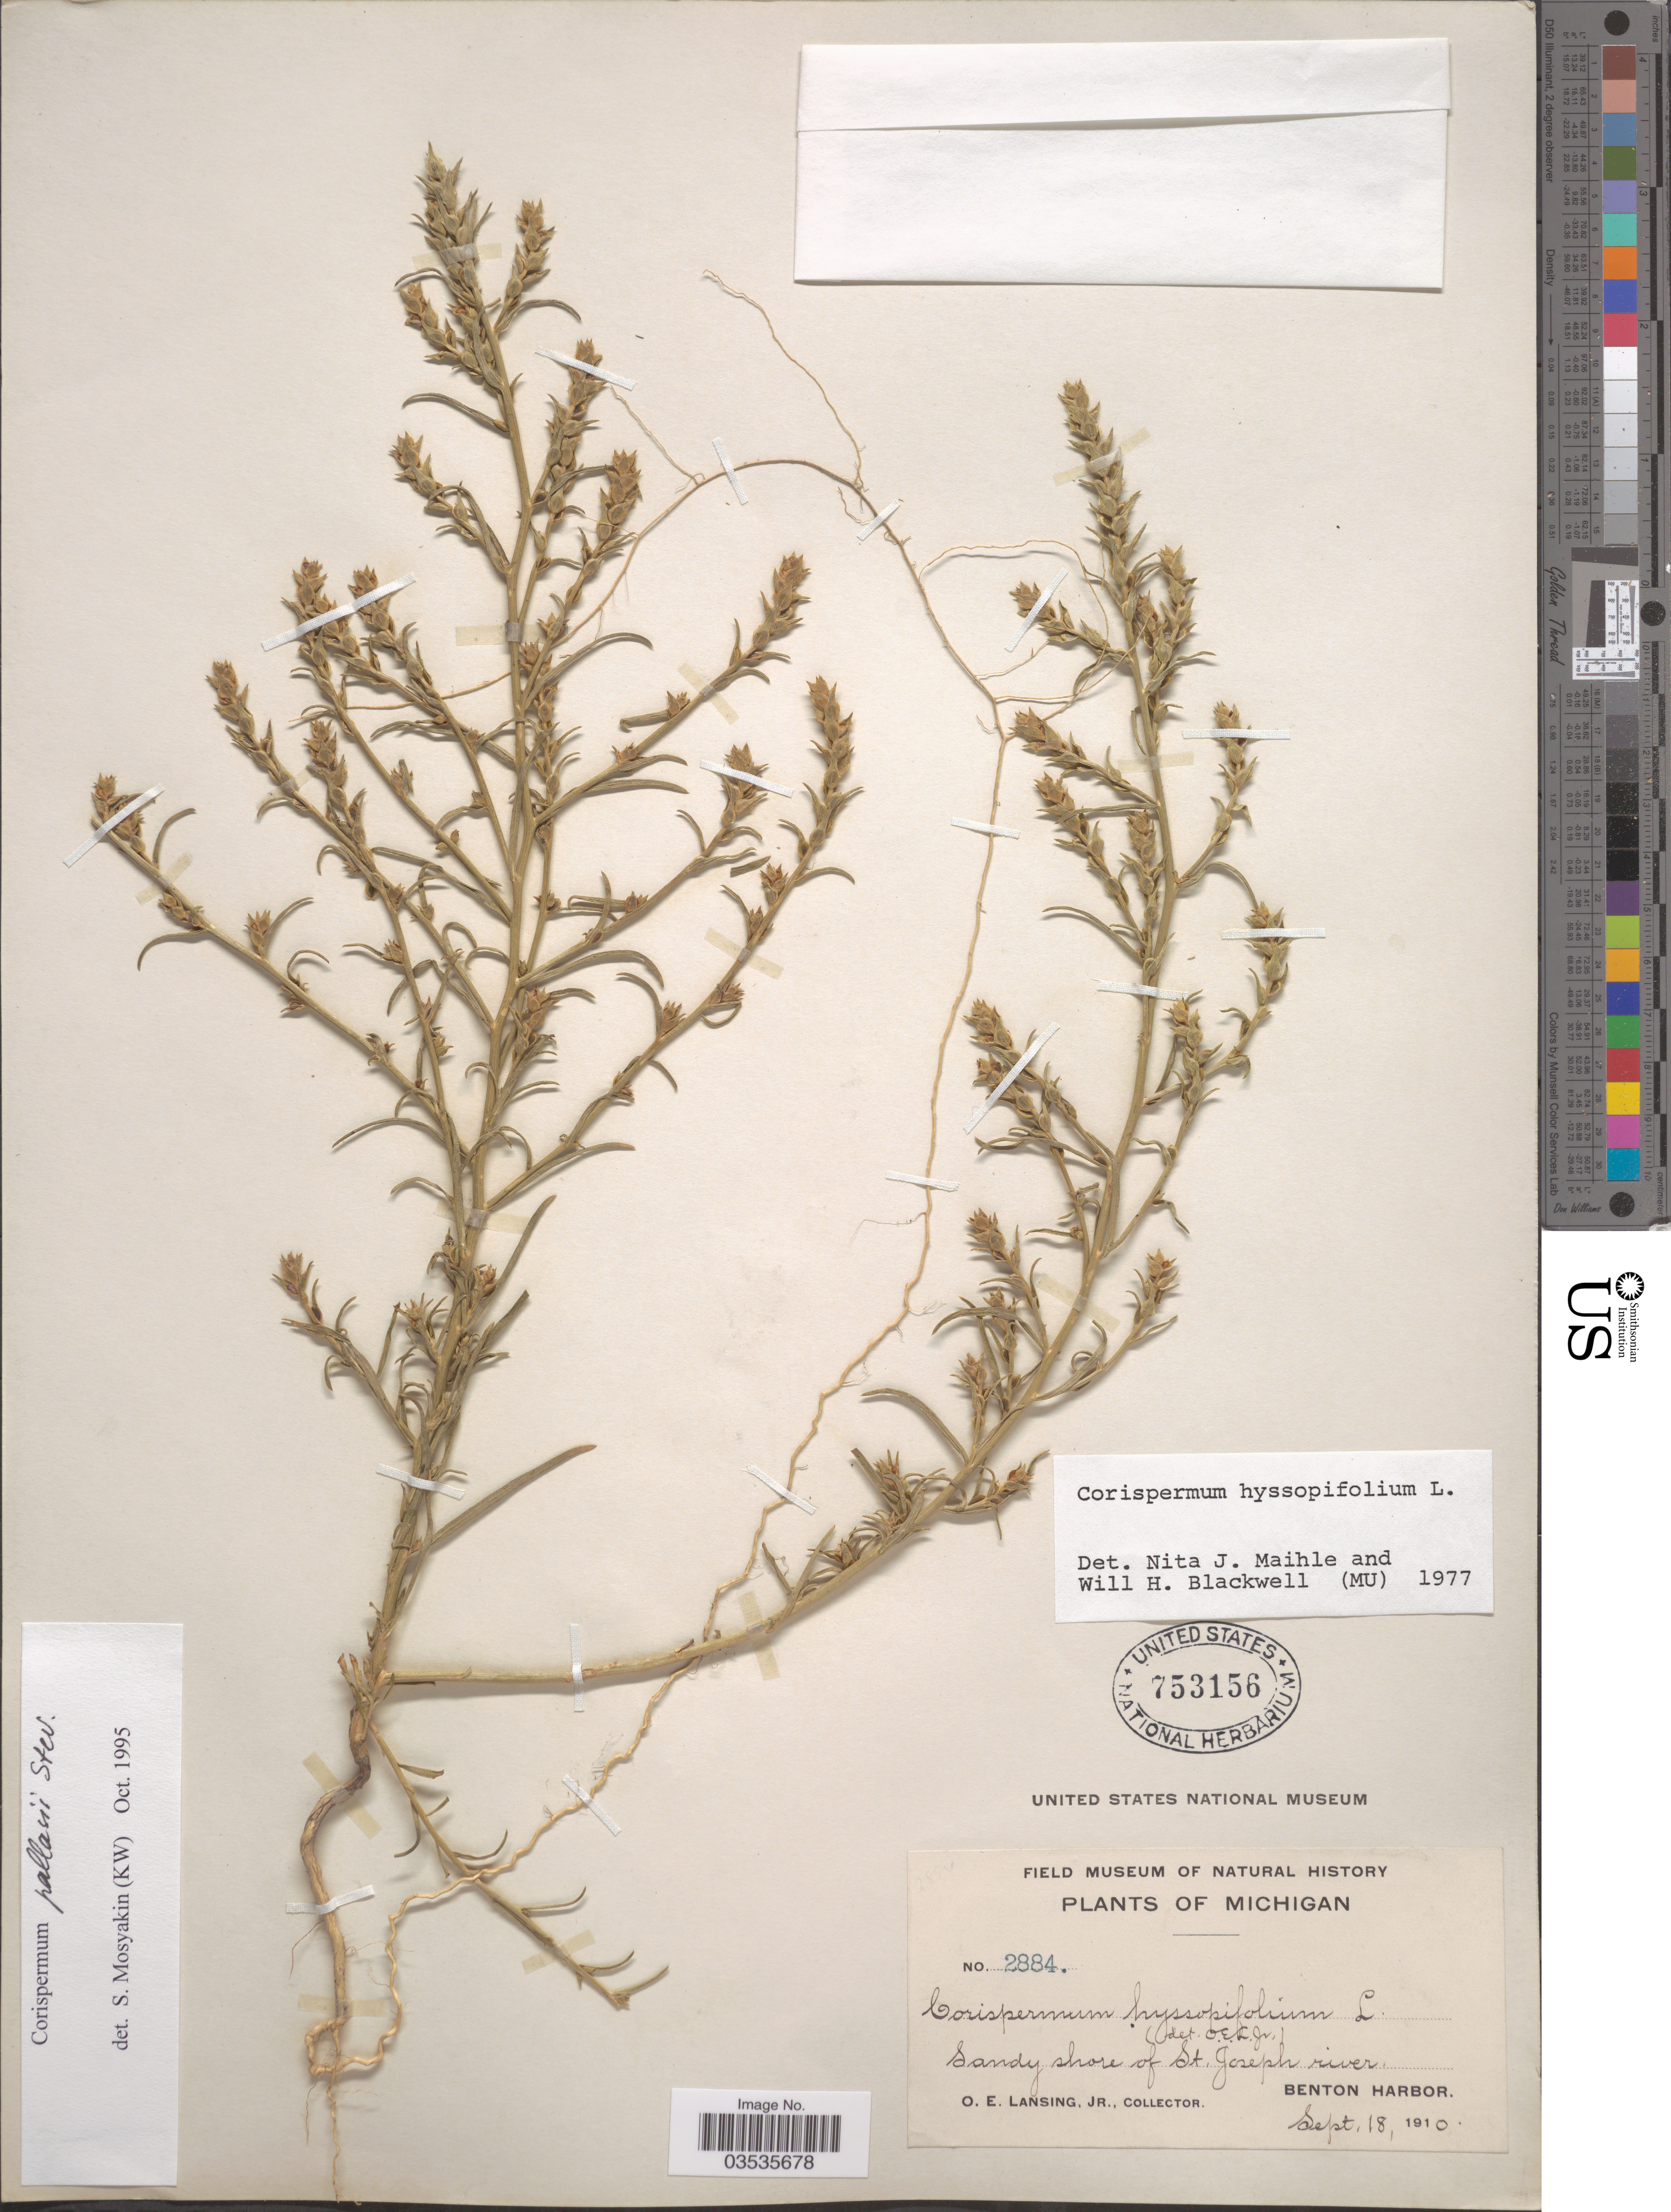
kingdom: Plantae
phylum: Tracheophyta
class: Magnoliopsida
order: Caryophyllales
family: Amaranthaceae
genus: Corispermum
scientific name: Corispermum pallasii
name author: Steven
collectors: O. Lansing Jr.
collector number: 2884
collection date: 1910-09-18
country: United States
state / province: Michigan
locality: St. Joseph river, Benton Harbor.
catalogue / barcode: US 753156